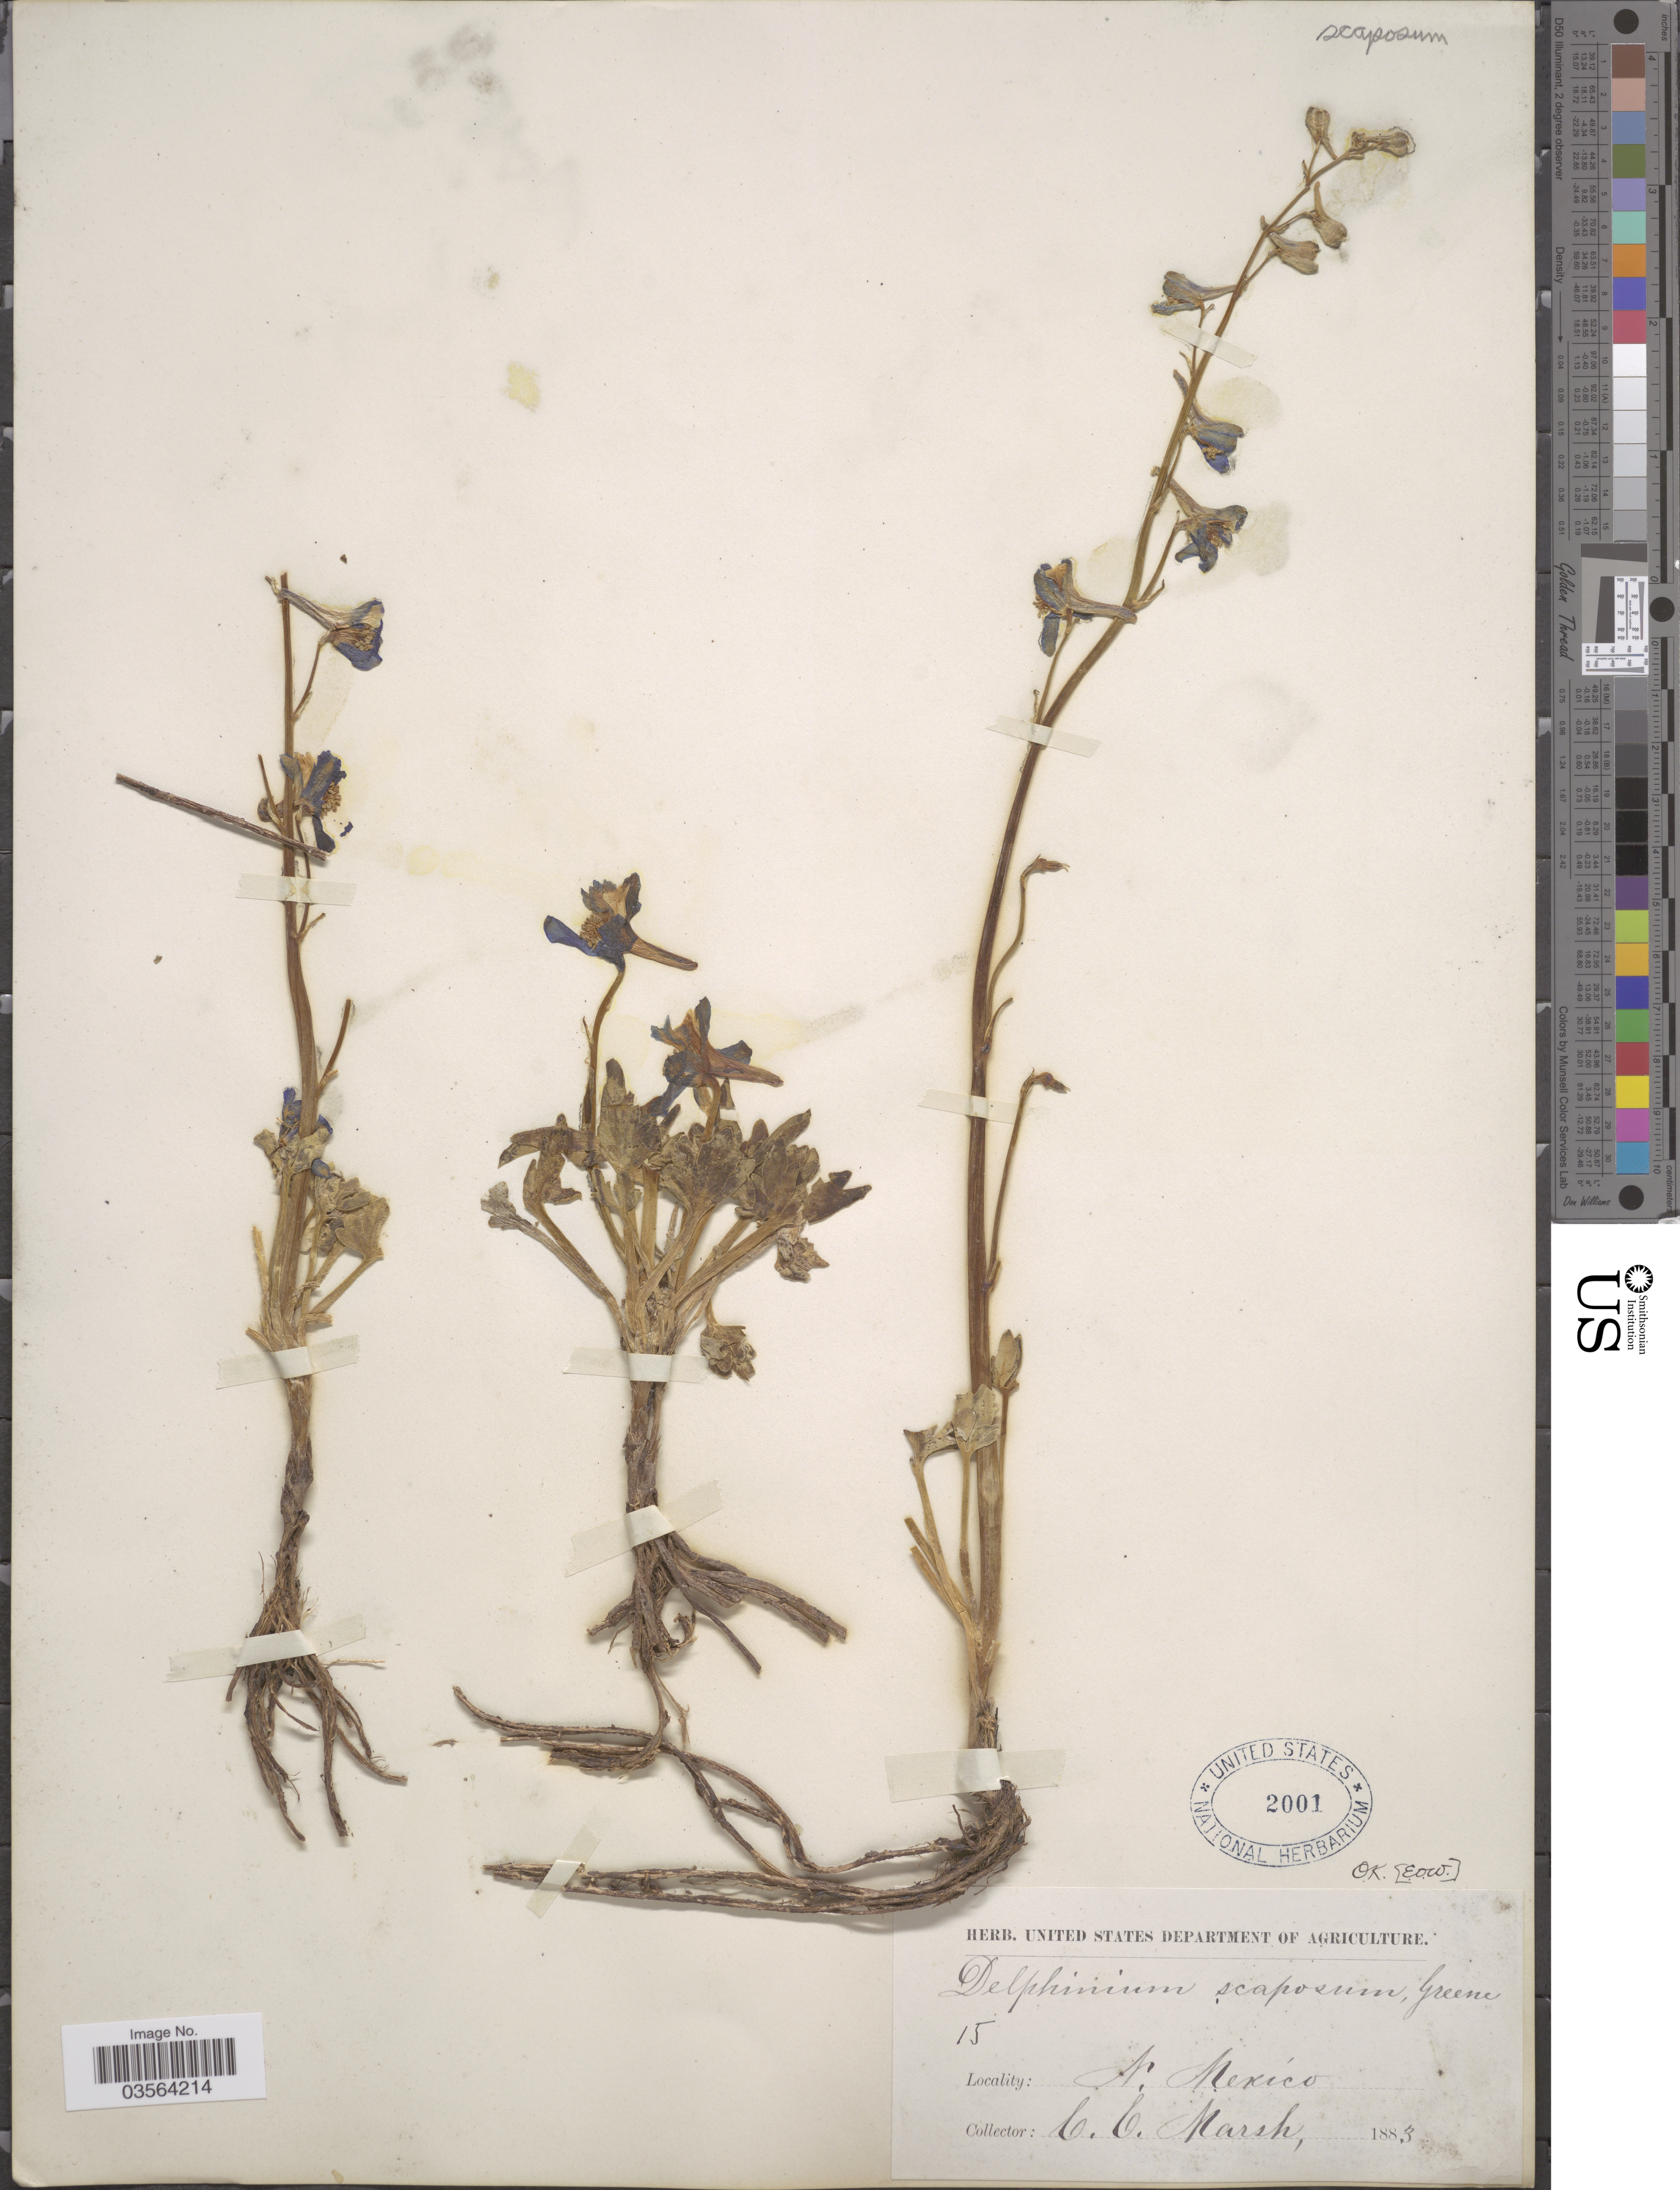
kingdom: Plantae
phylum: Tracheophyta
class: Magnoliopsida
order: Ranunculales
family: Ranunculaceae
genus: Delphinium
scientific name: Delphinium scaposum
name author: Greene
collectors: C. C. Marsh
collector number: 15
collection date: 1883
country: United States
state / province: New Mexico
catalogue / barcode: US 2001